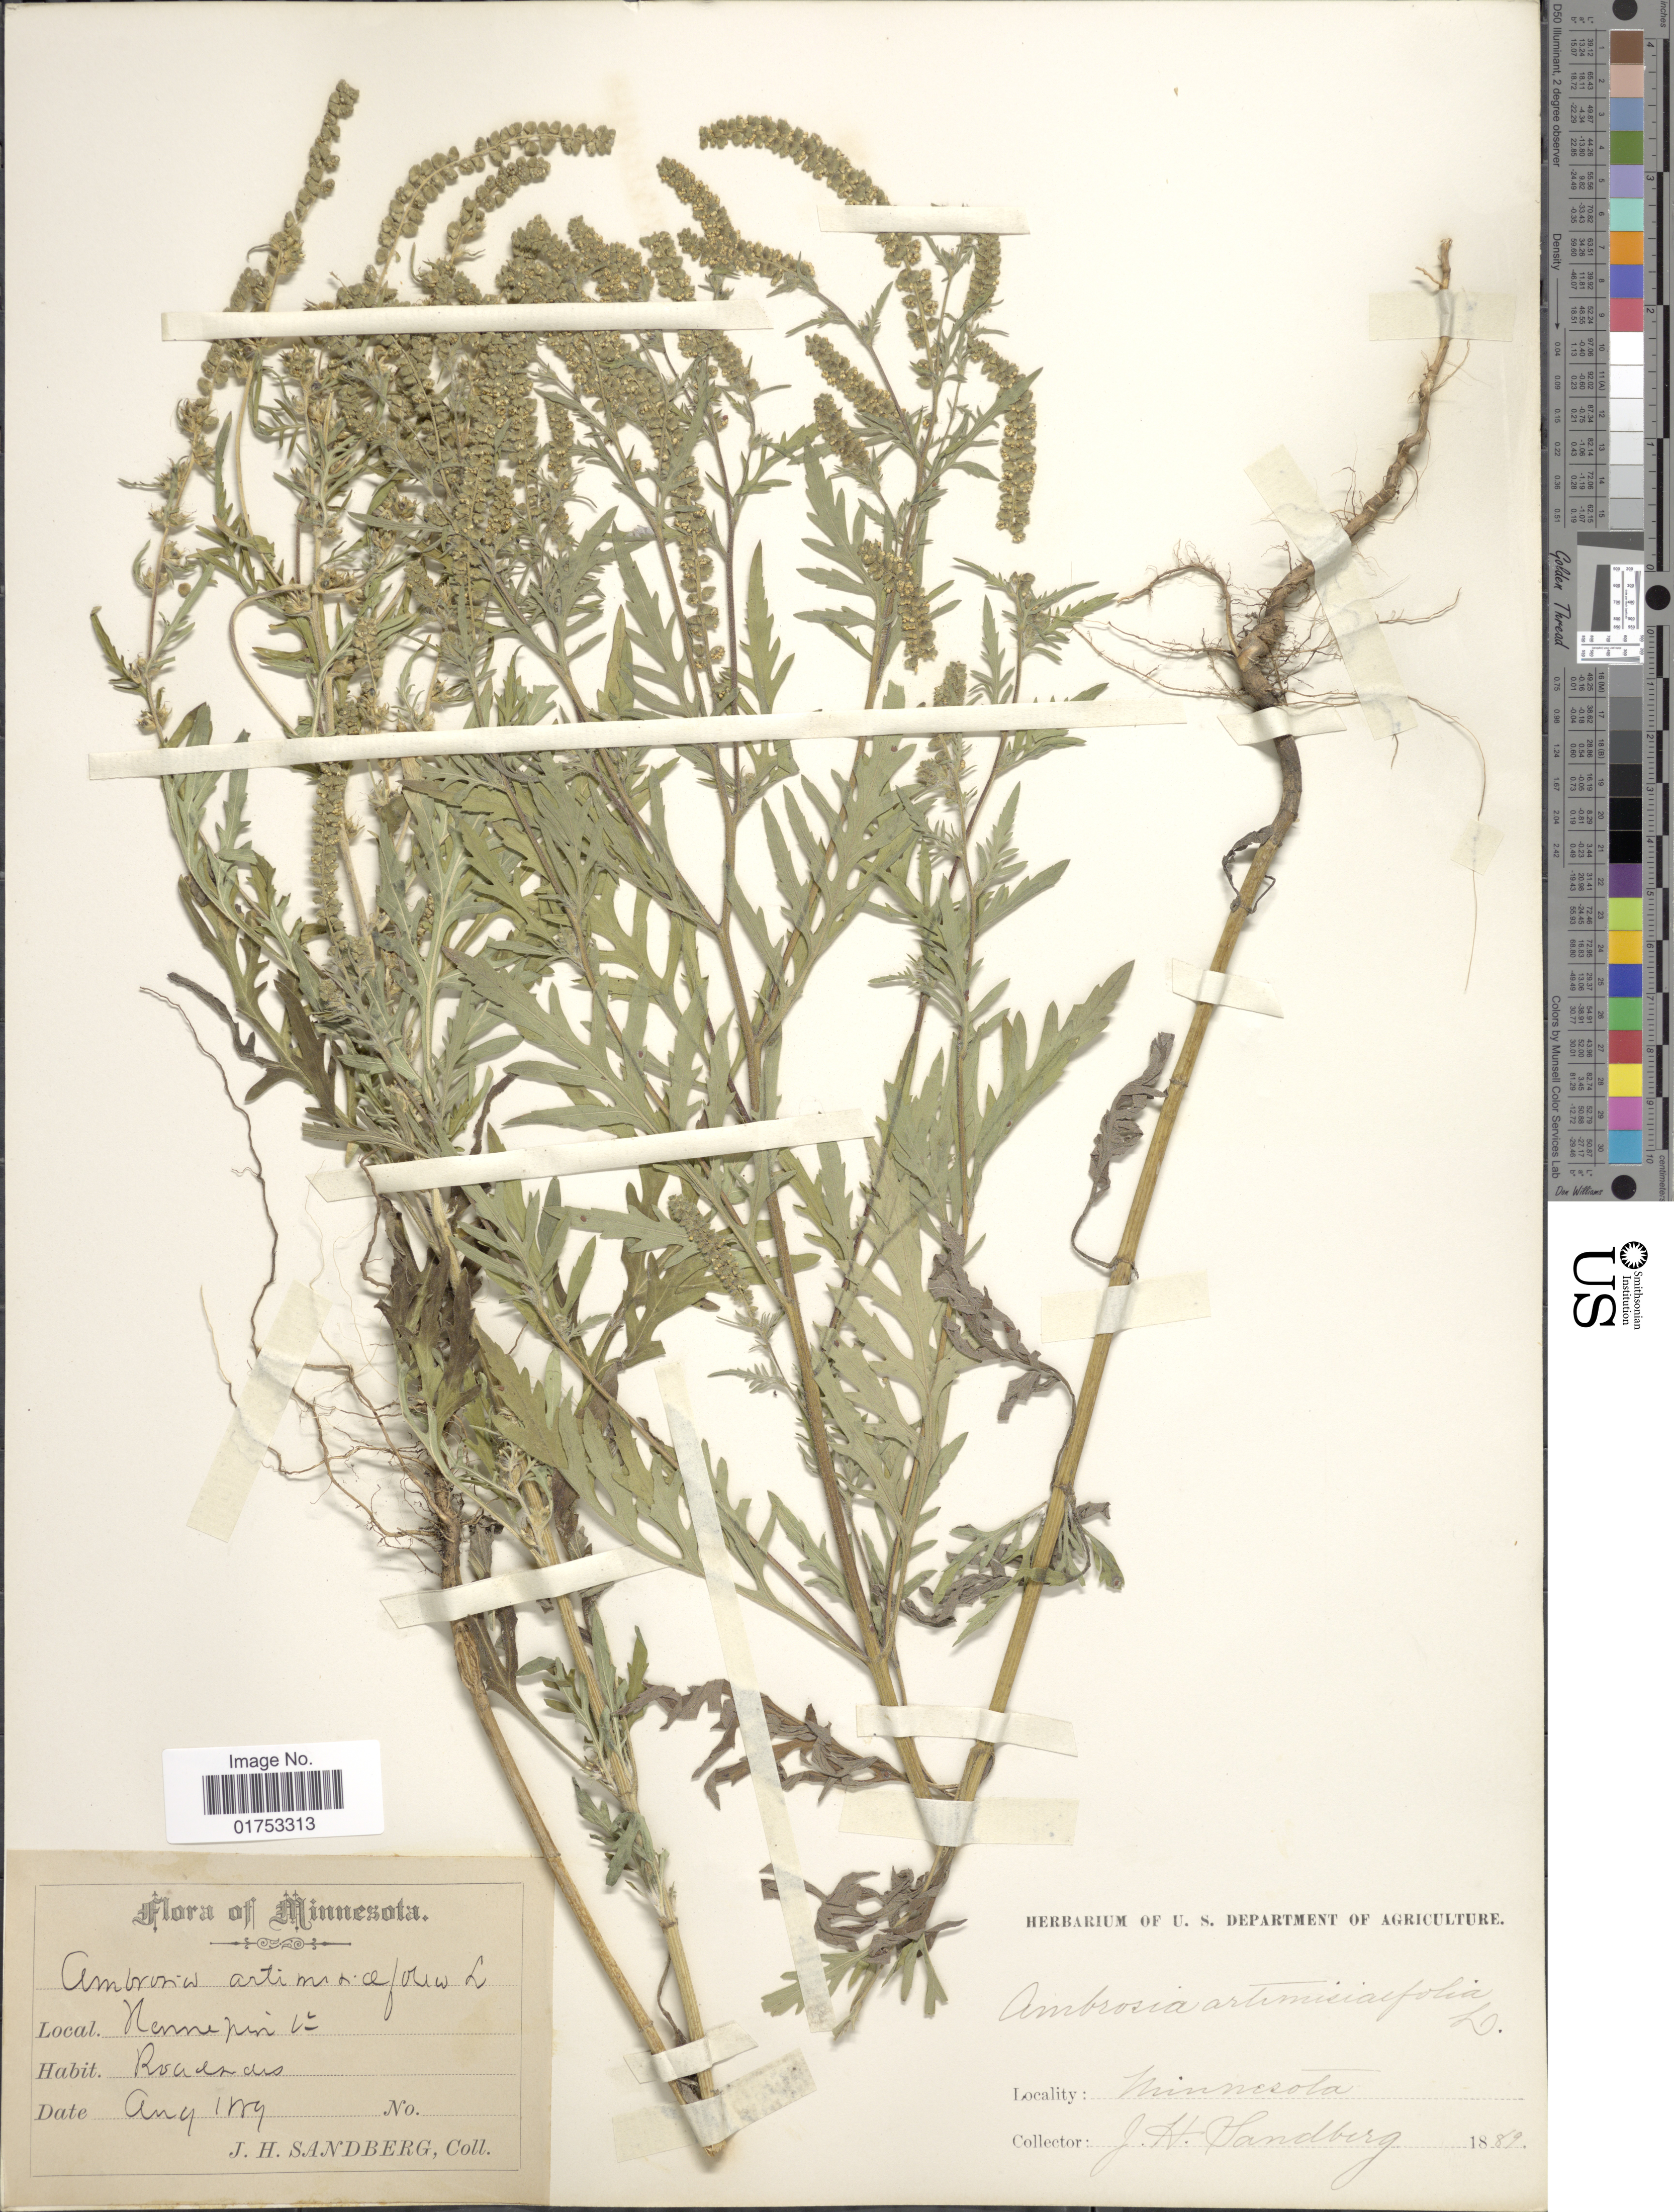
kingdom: Plantae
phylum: Tracheophyta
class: Magnoliopsida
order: Asterales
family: Asteraceae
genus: Ambrosia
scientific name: Ambrosia artemisiifolia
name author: L.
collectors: J. H. Sandberg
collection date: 1889-08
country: United States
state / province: Minnesota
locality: Hennepin Co.